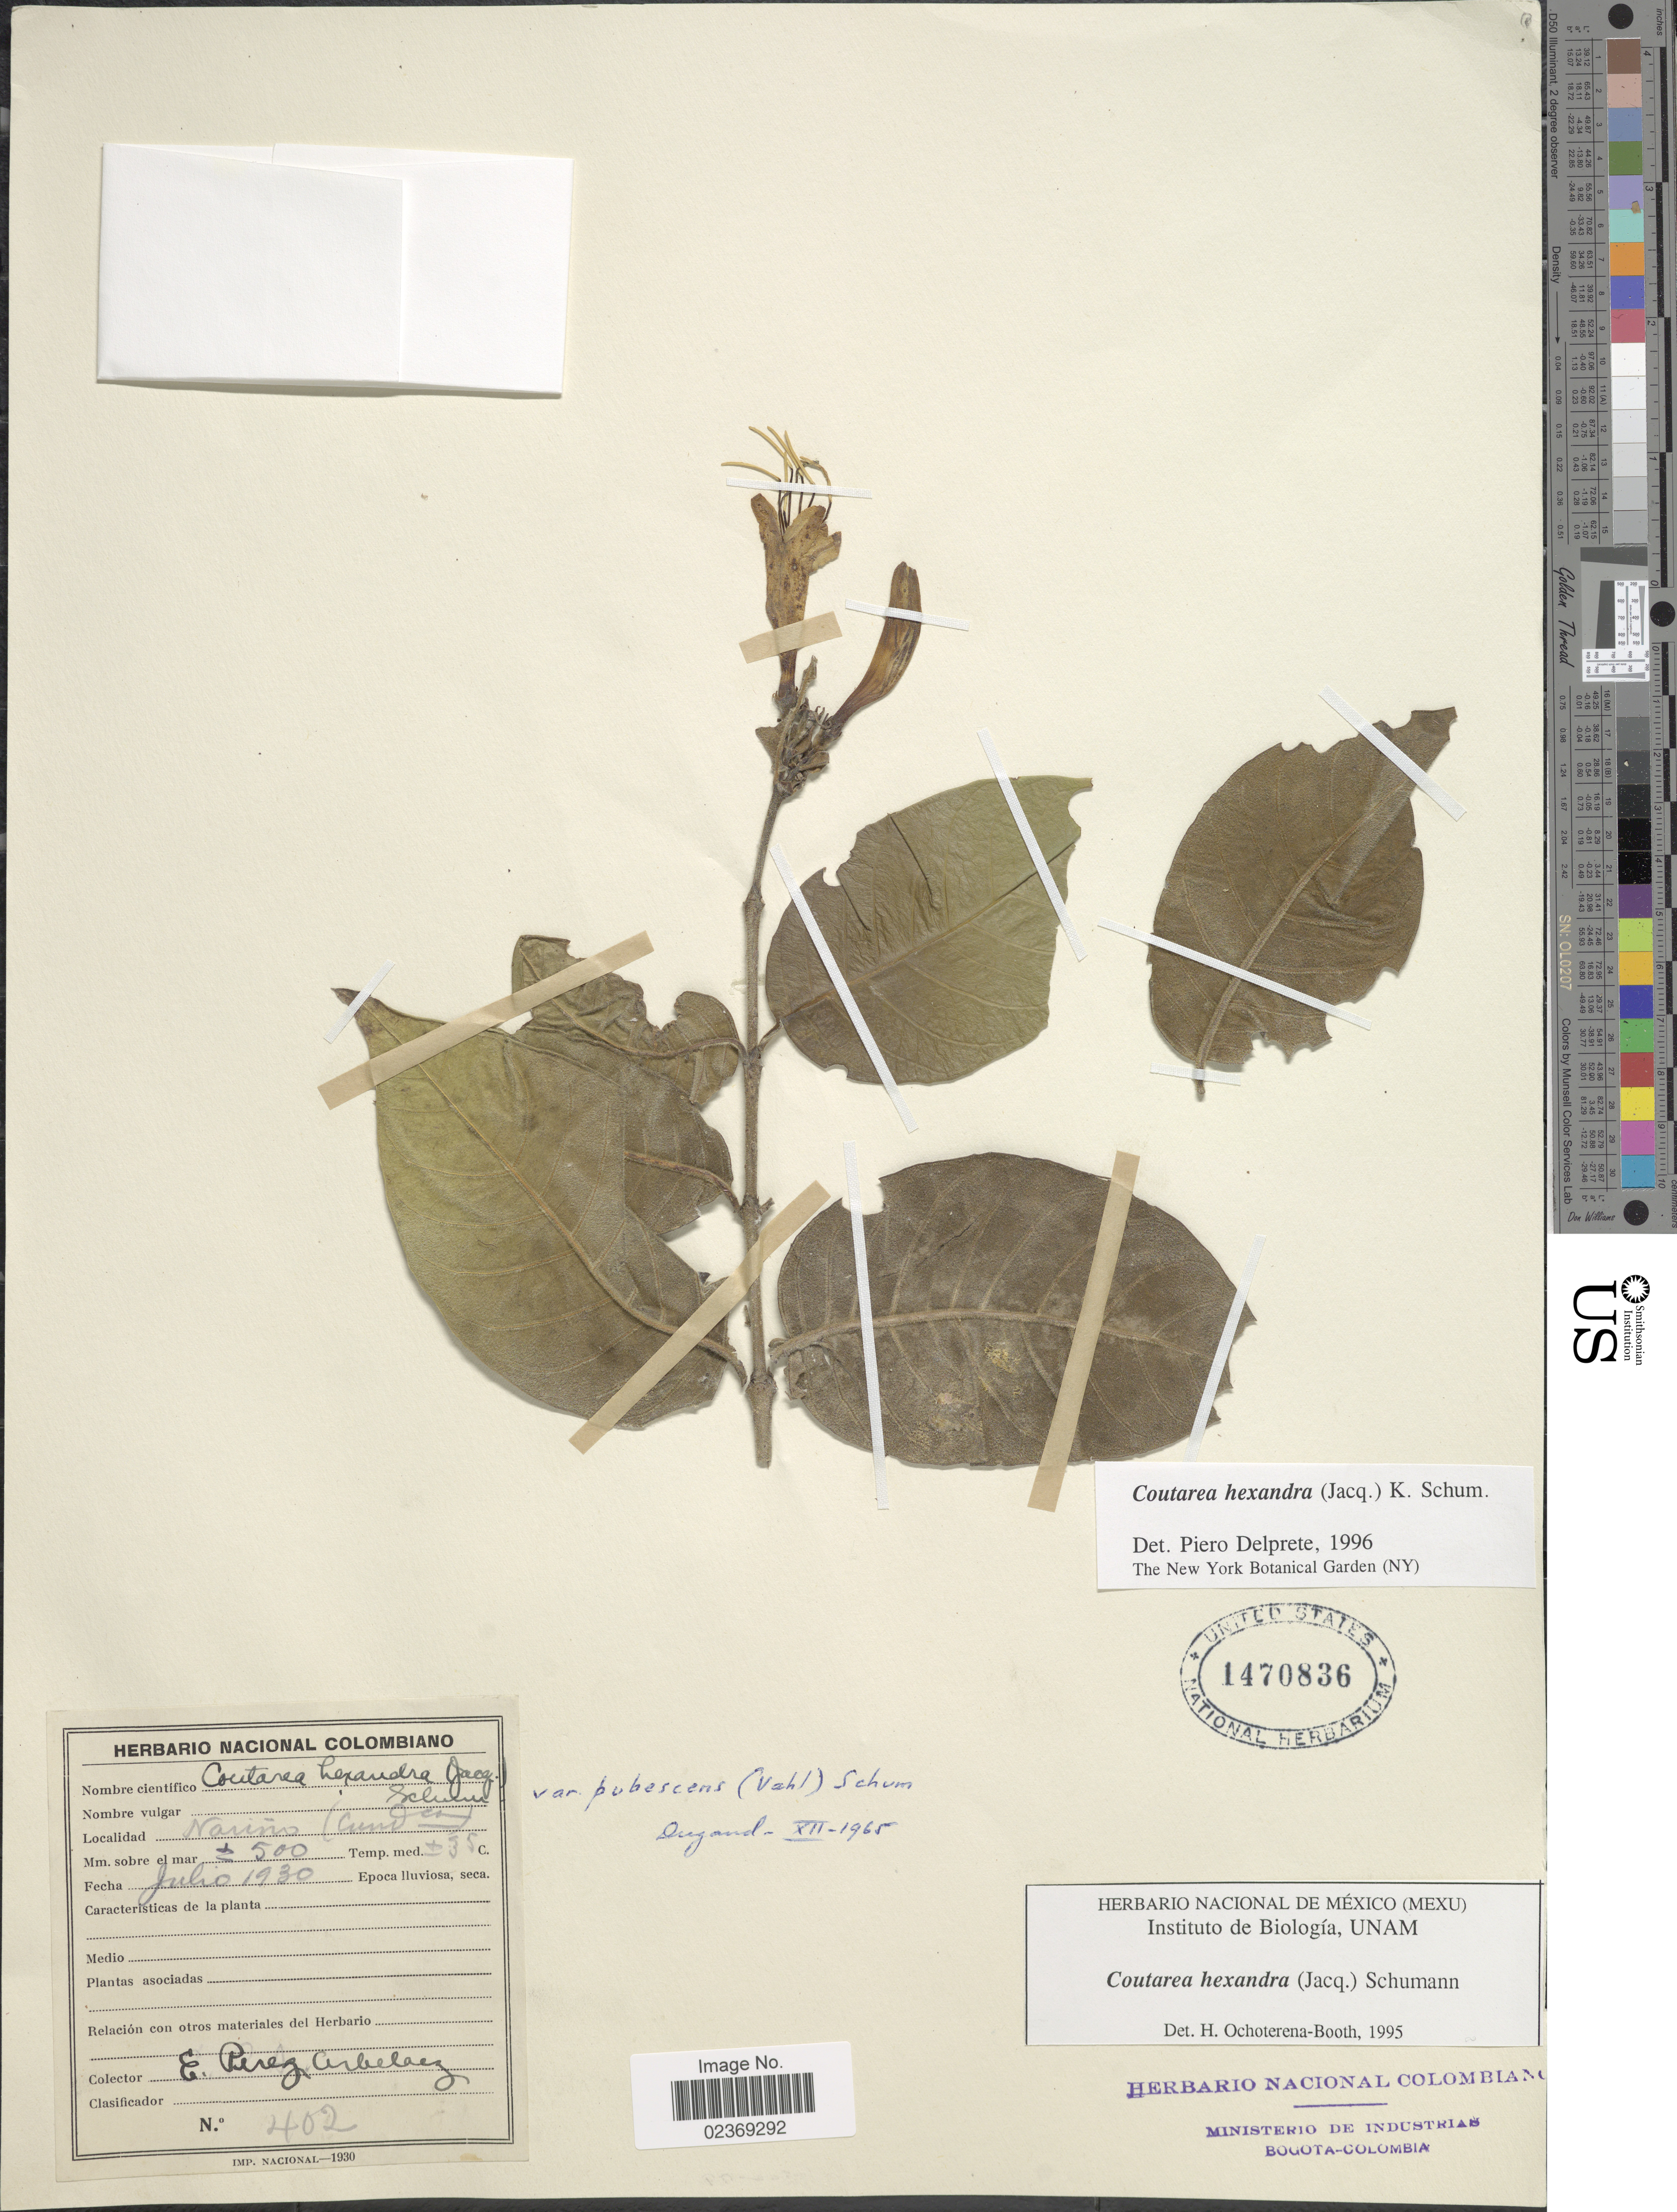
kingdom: Plantae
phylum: Tracheophyta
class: Magnoliopsida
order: Gentianales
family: Rubiaceae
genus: Coutarea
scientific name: Coutarea hexandra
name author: (Jacq.) K. Schum.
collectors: E. Pérez Arbeláez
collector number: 402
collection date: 1930-07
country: Colombia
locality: Narino (Cundca.)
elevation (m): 500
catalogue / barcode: US 1470836